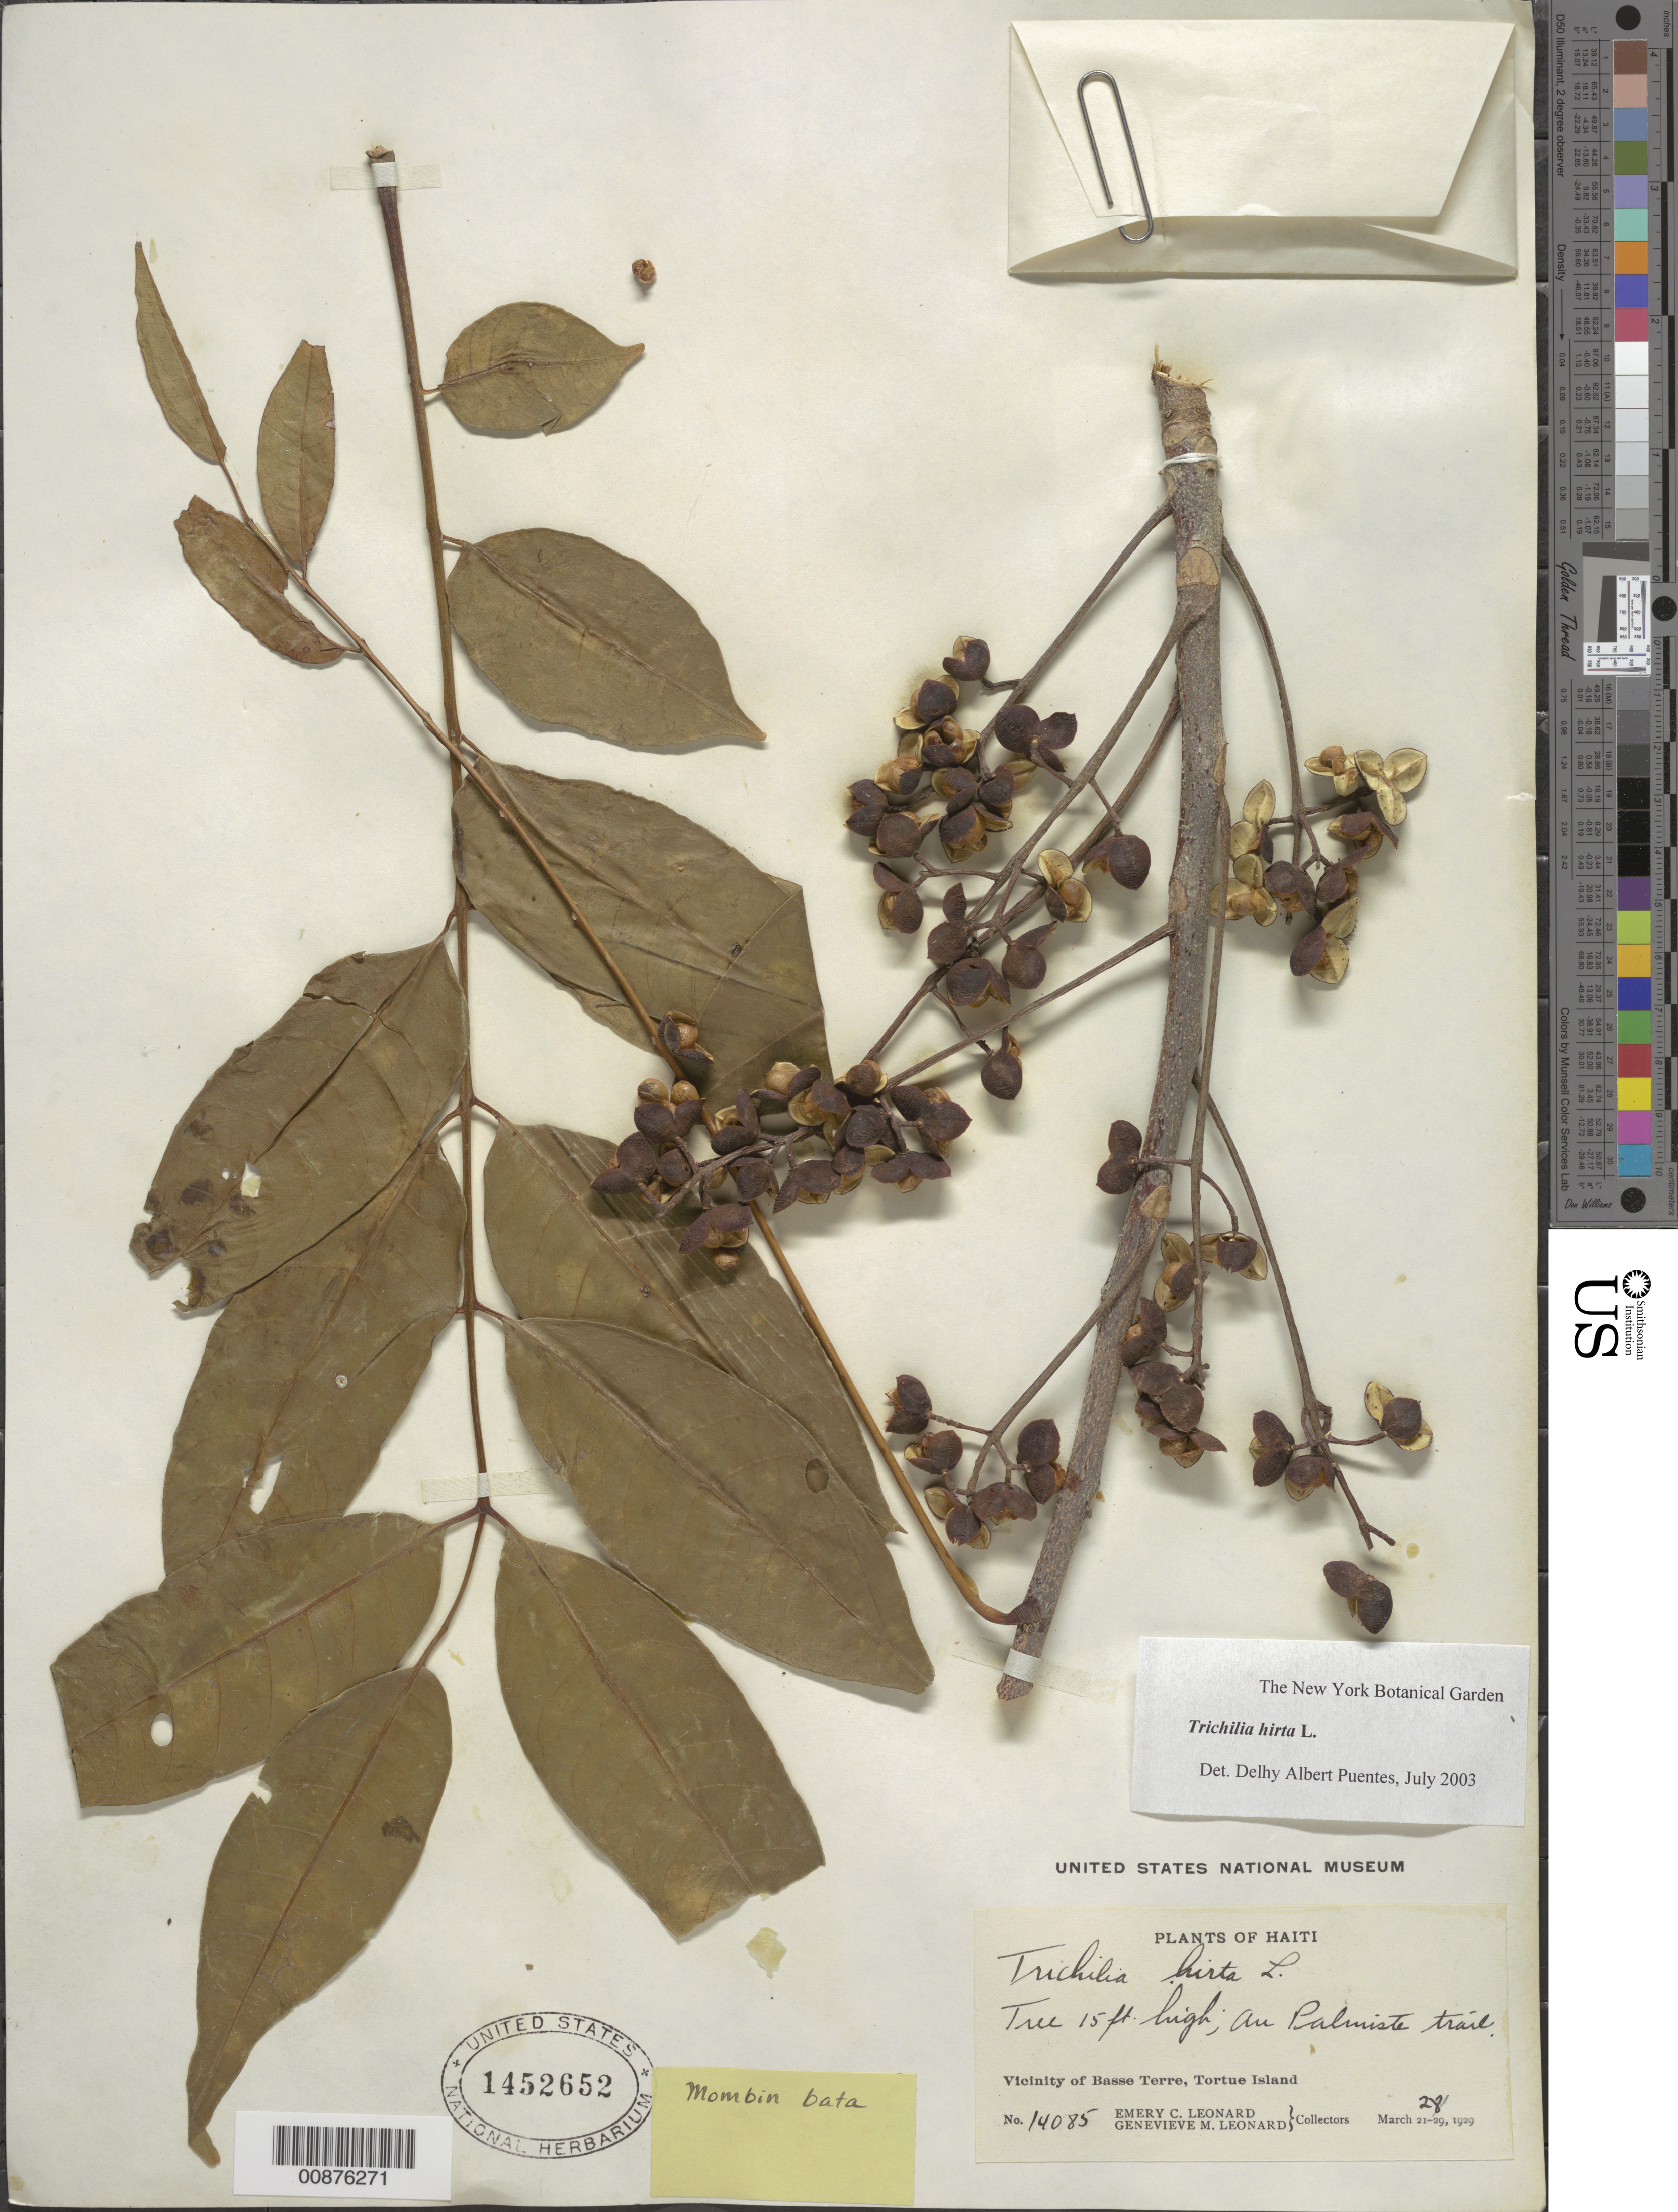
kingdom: Plantae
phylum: Tracheophyta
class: Magnoliopsida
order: Sapindales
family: Meliaceae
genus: Trichilia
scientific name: Trichilia hirta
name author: L.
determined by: Puentes, D. A.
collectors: E. C. Leonard & G. M. Leonard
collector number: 14085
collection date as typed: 28 Mar 1929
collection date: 1929-03-28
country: Haiti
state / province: Nord-Ouest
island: Île de la Tortue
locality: Vicinity of Basse Terre, Au Paliniste trail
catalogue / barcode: US 1452652